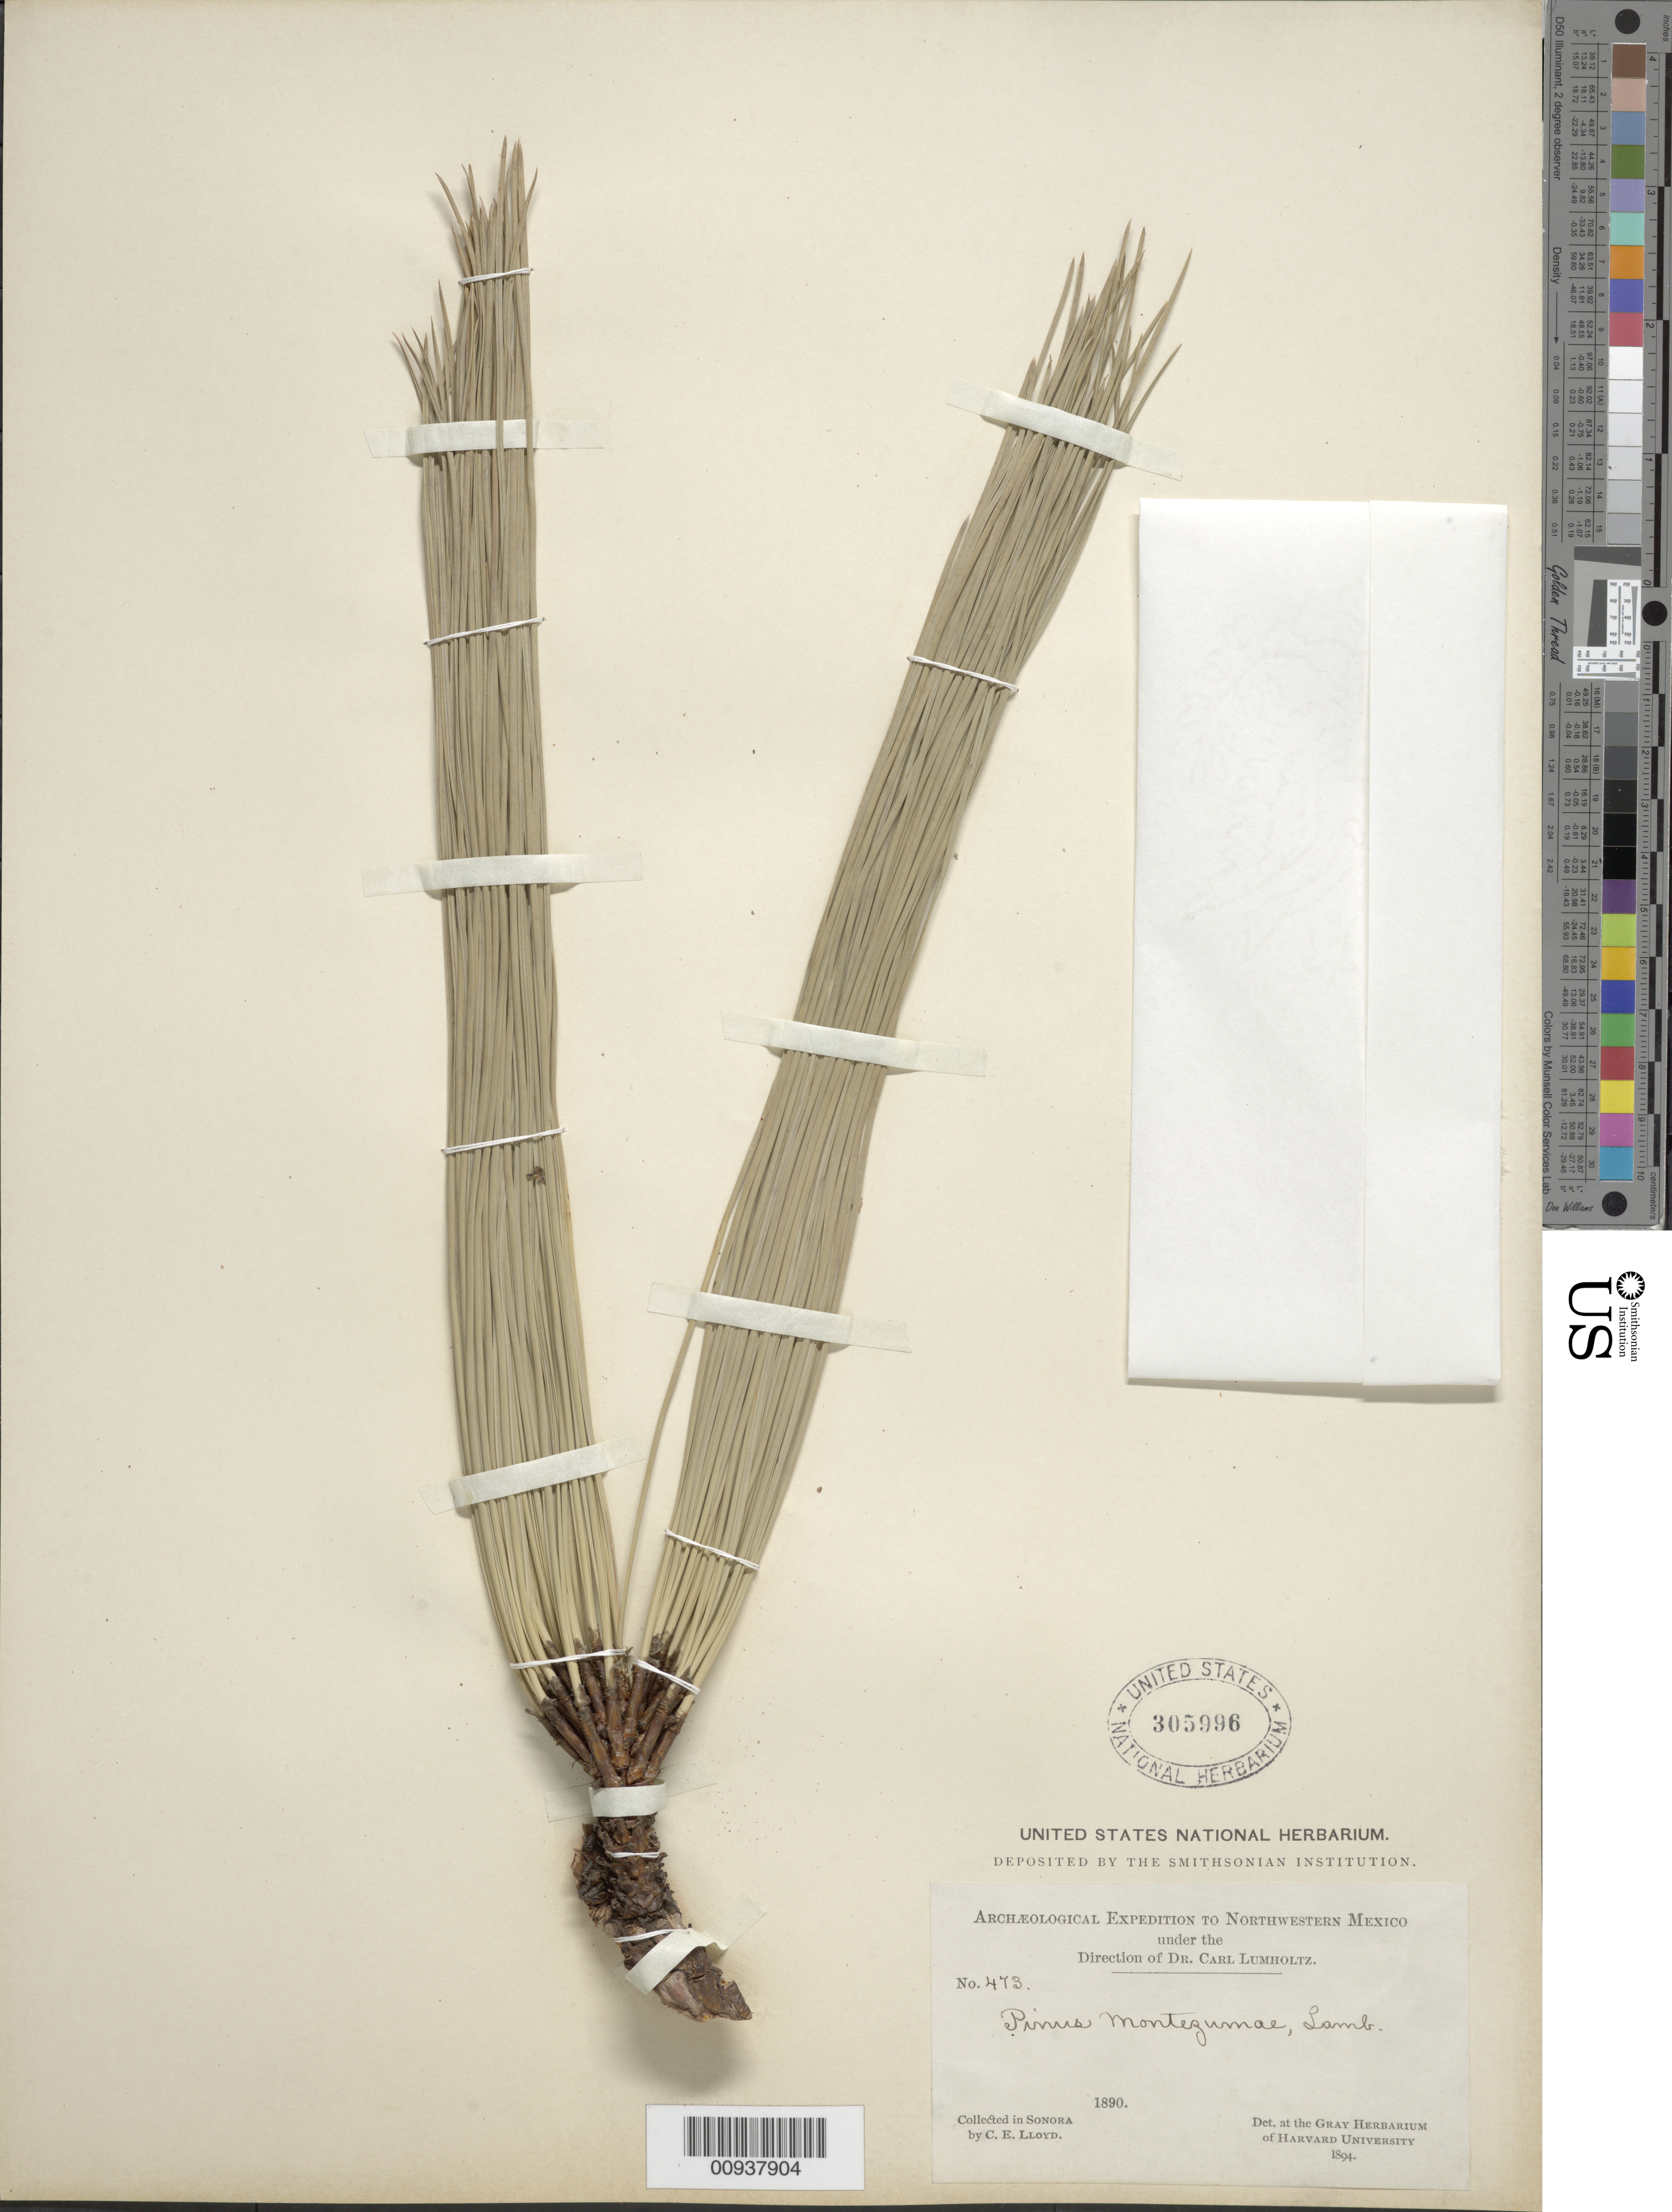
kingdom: Plantae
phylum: Tracheophyta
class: Pinopsida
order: Pinales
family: Pinaceae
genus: Pinus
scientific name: Pinus montezumae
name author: Lamb.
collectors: Lloyd, C. E.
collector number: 473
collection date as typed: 1890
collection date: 1890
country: Mexico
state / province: Sonora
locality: State of Sonora.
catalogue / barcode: US 305996